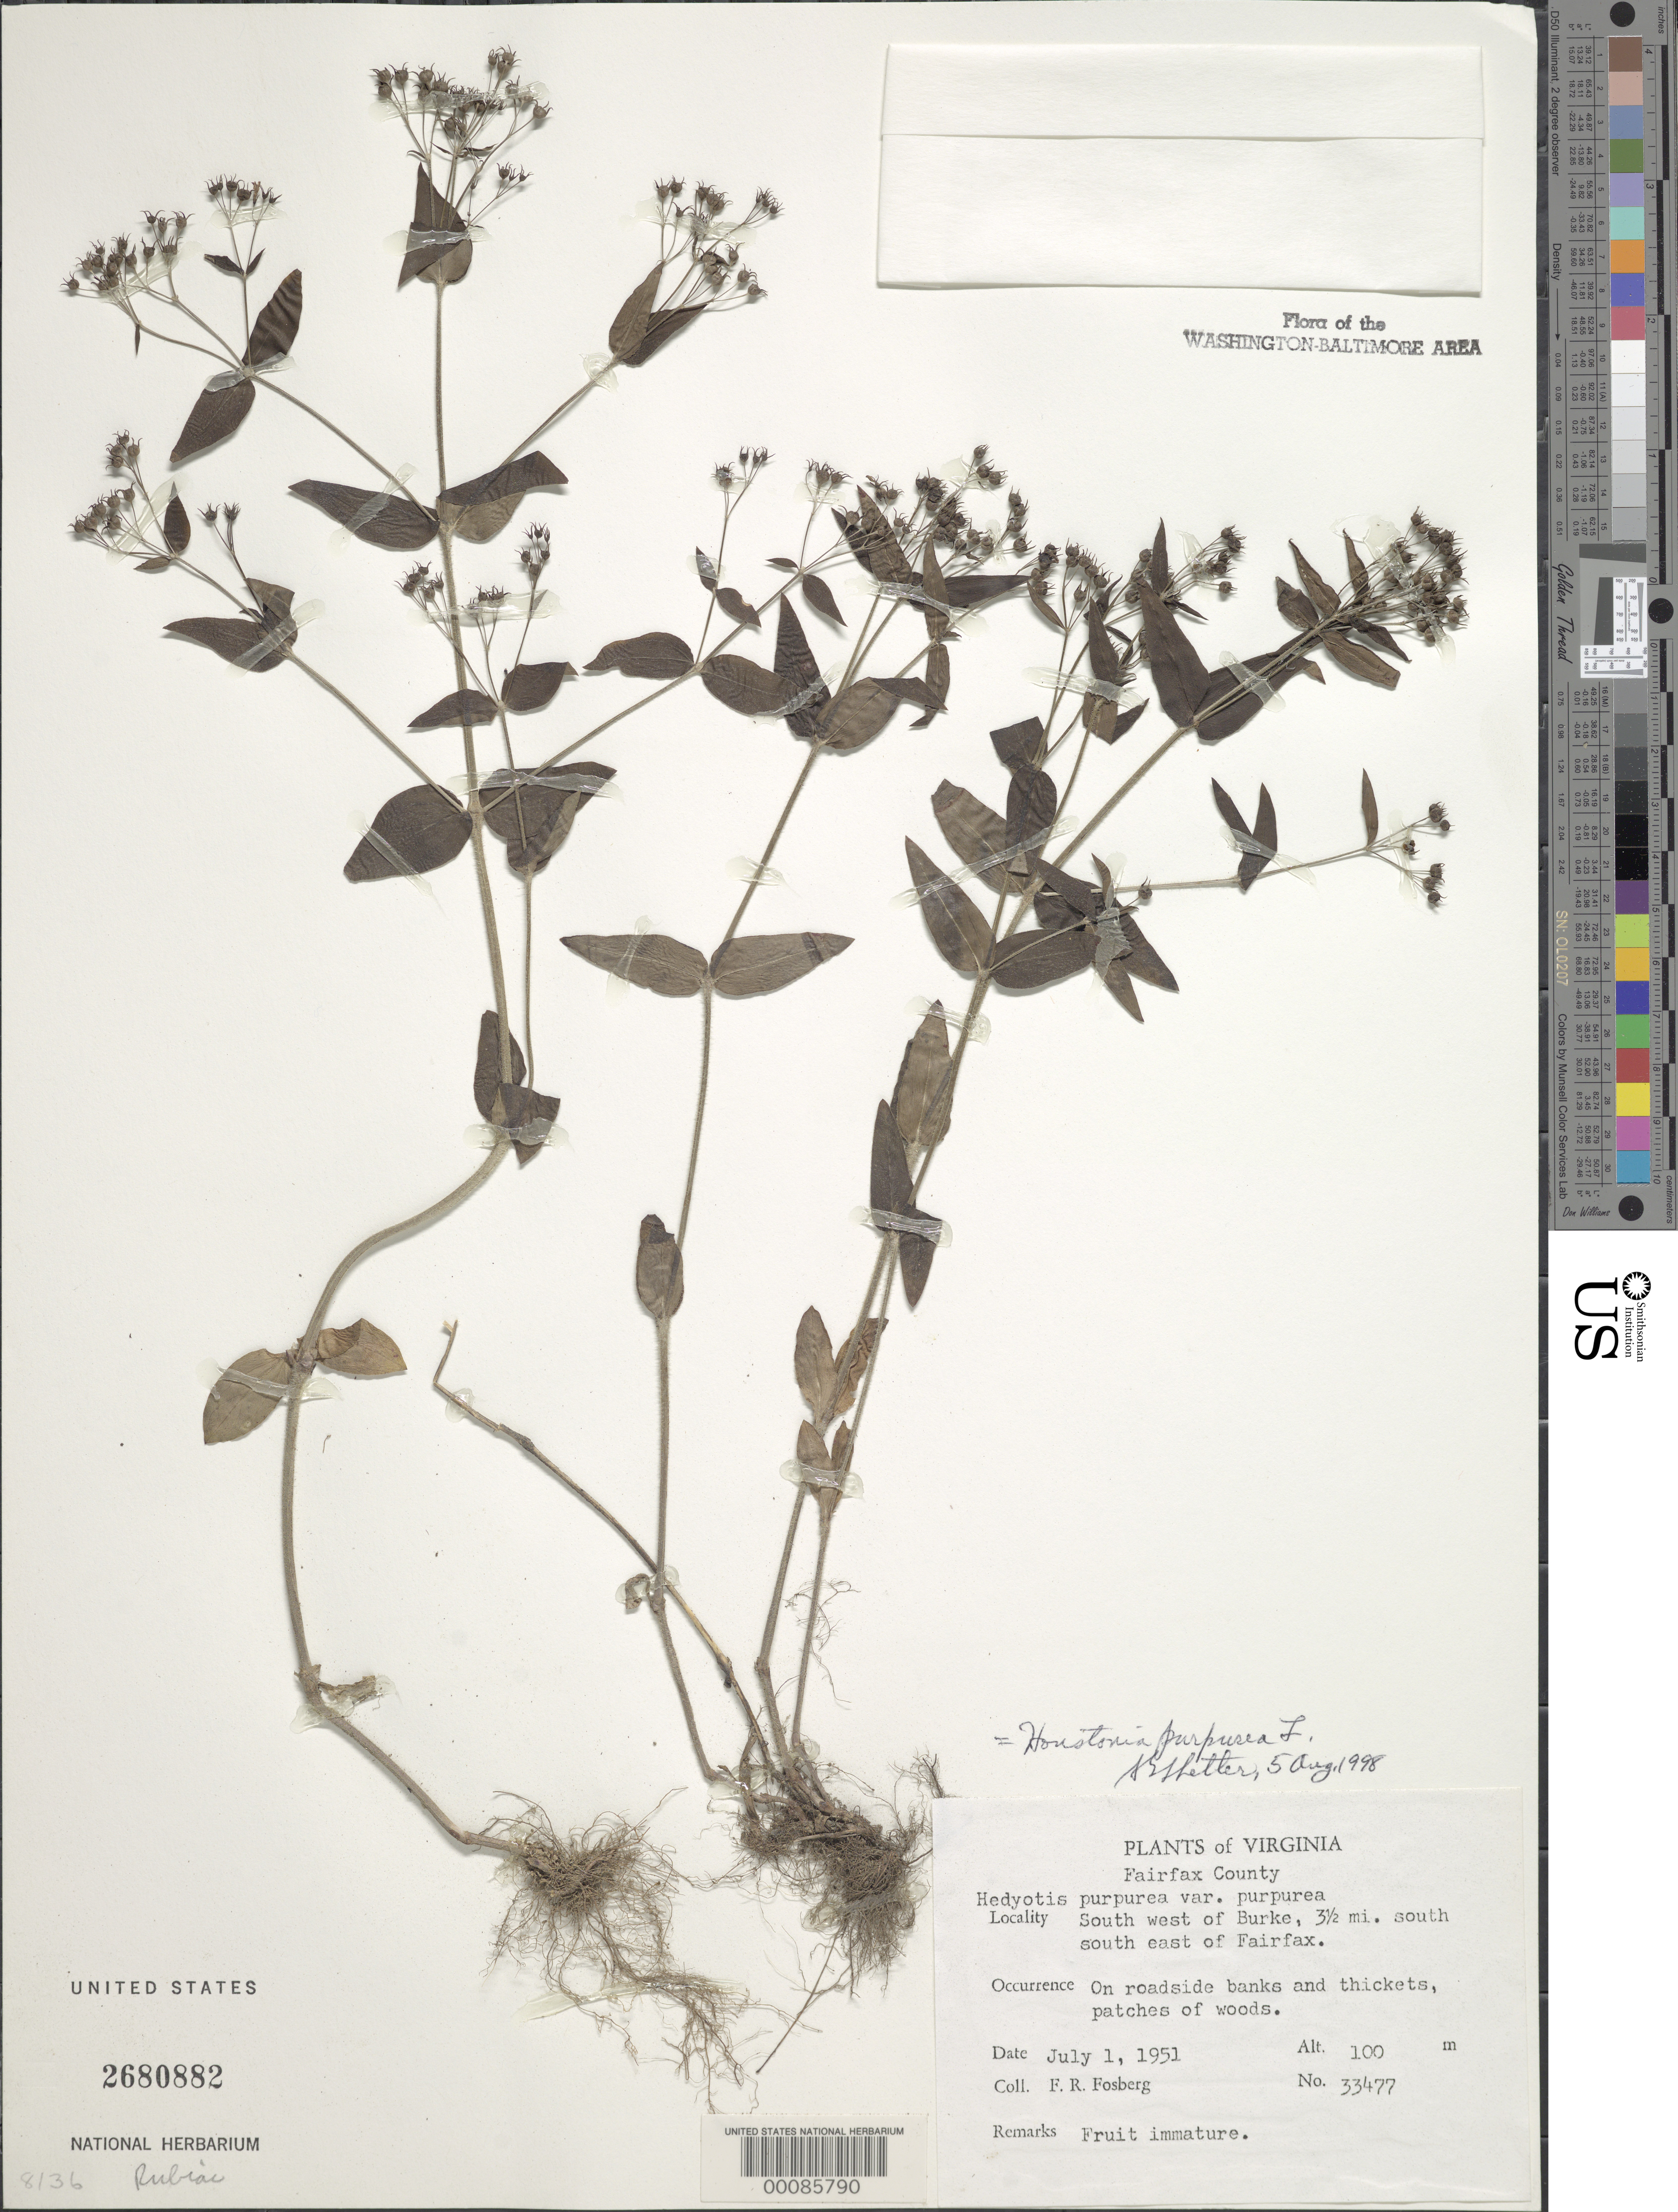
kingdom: Plantae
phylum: Tracheophyta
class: Magnoliopsida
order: Gentianales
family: Rubiaceae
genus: Houstonia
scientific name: Houstonia purpurea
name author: L.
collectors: F. R. Fosberg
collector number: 33477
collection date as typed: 01 Jul 1951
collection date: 1951-07-01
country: United States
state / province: Virginia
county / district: Fairfax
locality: Between Burke and Fairfax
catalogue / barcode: US 2680882